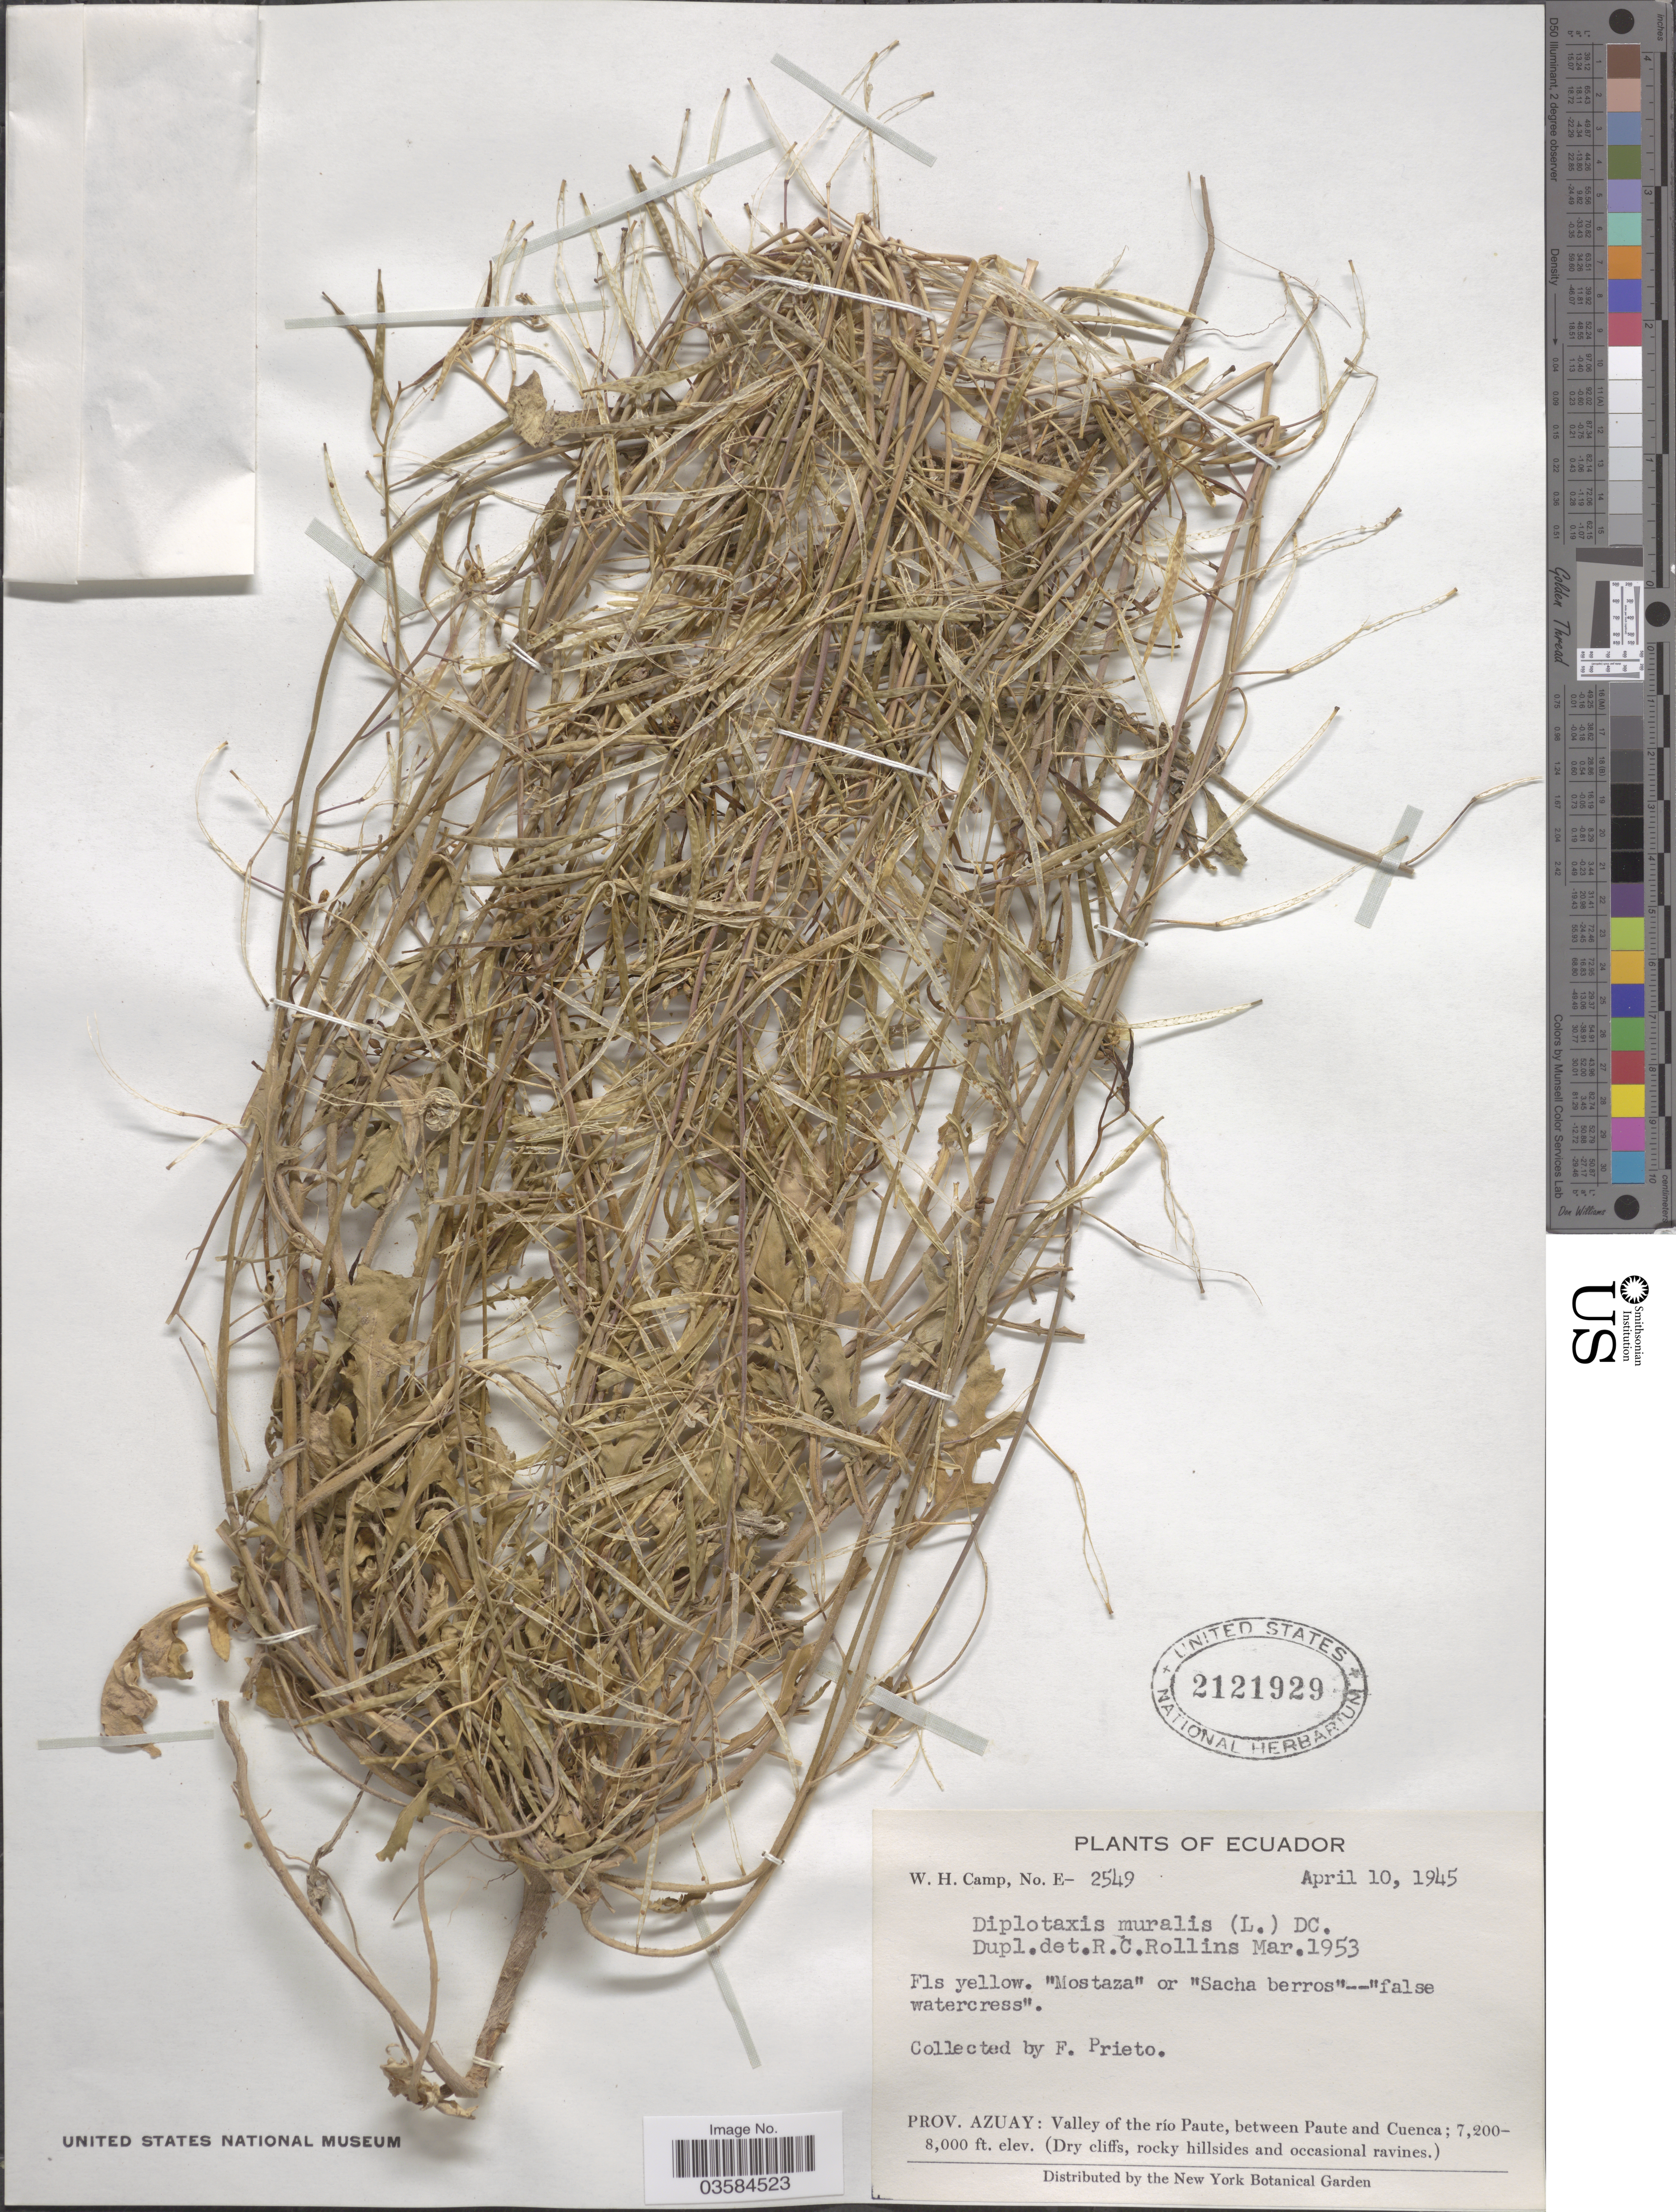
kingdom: Plantae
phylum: Tracheophyta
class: Magnoliopsida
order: Brassicales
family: Brassicaceae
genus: Diplotaxis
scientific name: Diplotaxis muralis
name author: (L.) DC.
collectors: F. Prieto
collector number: E-2549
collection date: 1945-04-10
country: Ecuador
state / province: Azuay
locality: Valley of the río Paute, between Paute and Cuenca.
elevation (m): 2195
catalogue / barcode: US 2121929